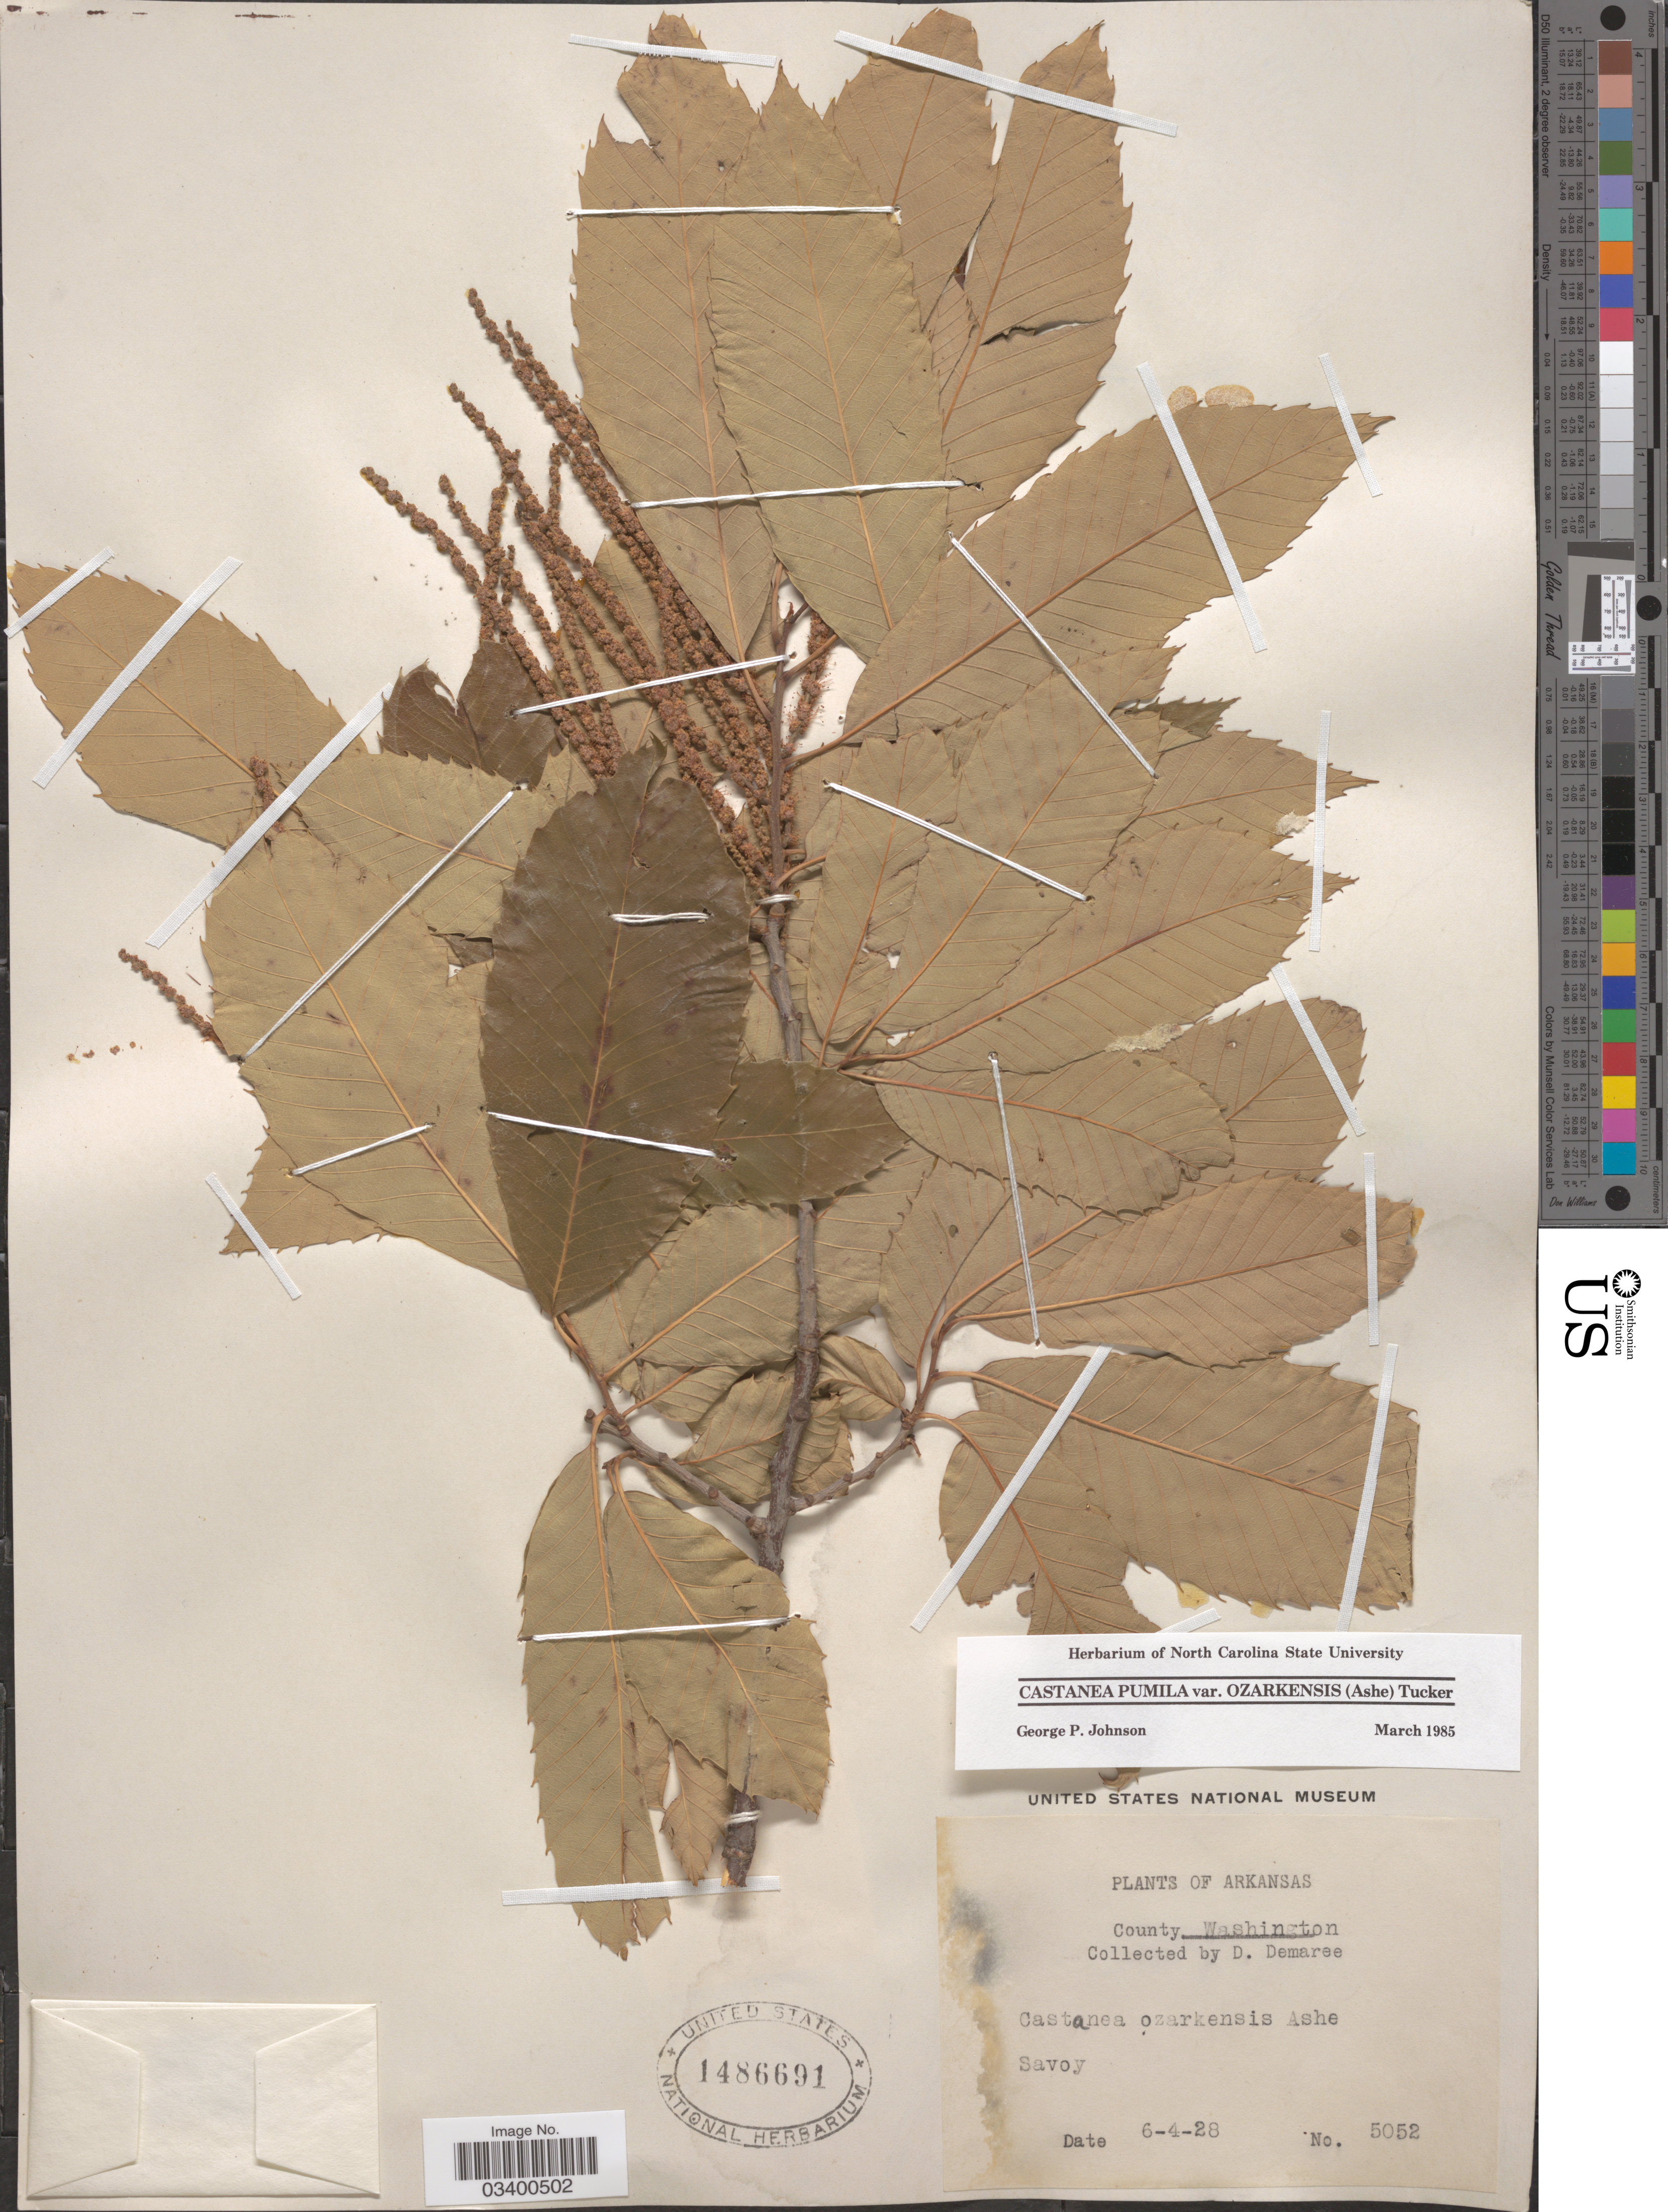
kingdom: Plantae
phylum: Tracheophyta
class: Magnoliopsida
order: Fagales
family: Fagaceae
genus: Castanea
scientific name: Castanea pumila var. ozarkensis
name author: (Ashe) Tucker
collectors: D. Demaree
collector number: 5052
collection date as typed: Transcribed d/m/y: 4/6/28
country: United States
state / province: Arkansas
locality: County Washington. Savoy.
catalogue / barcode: US 1486691